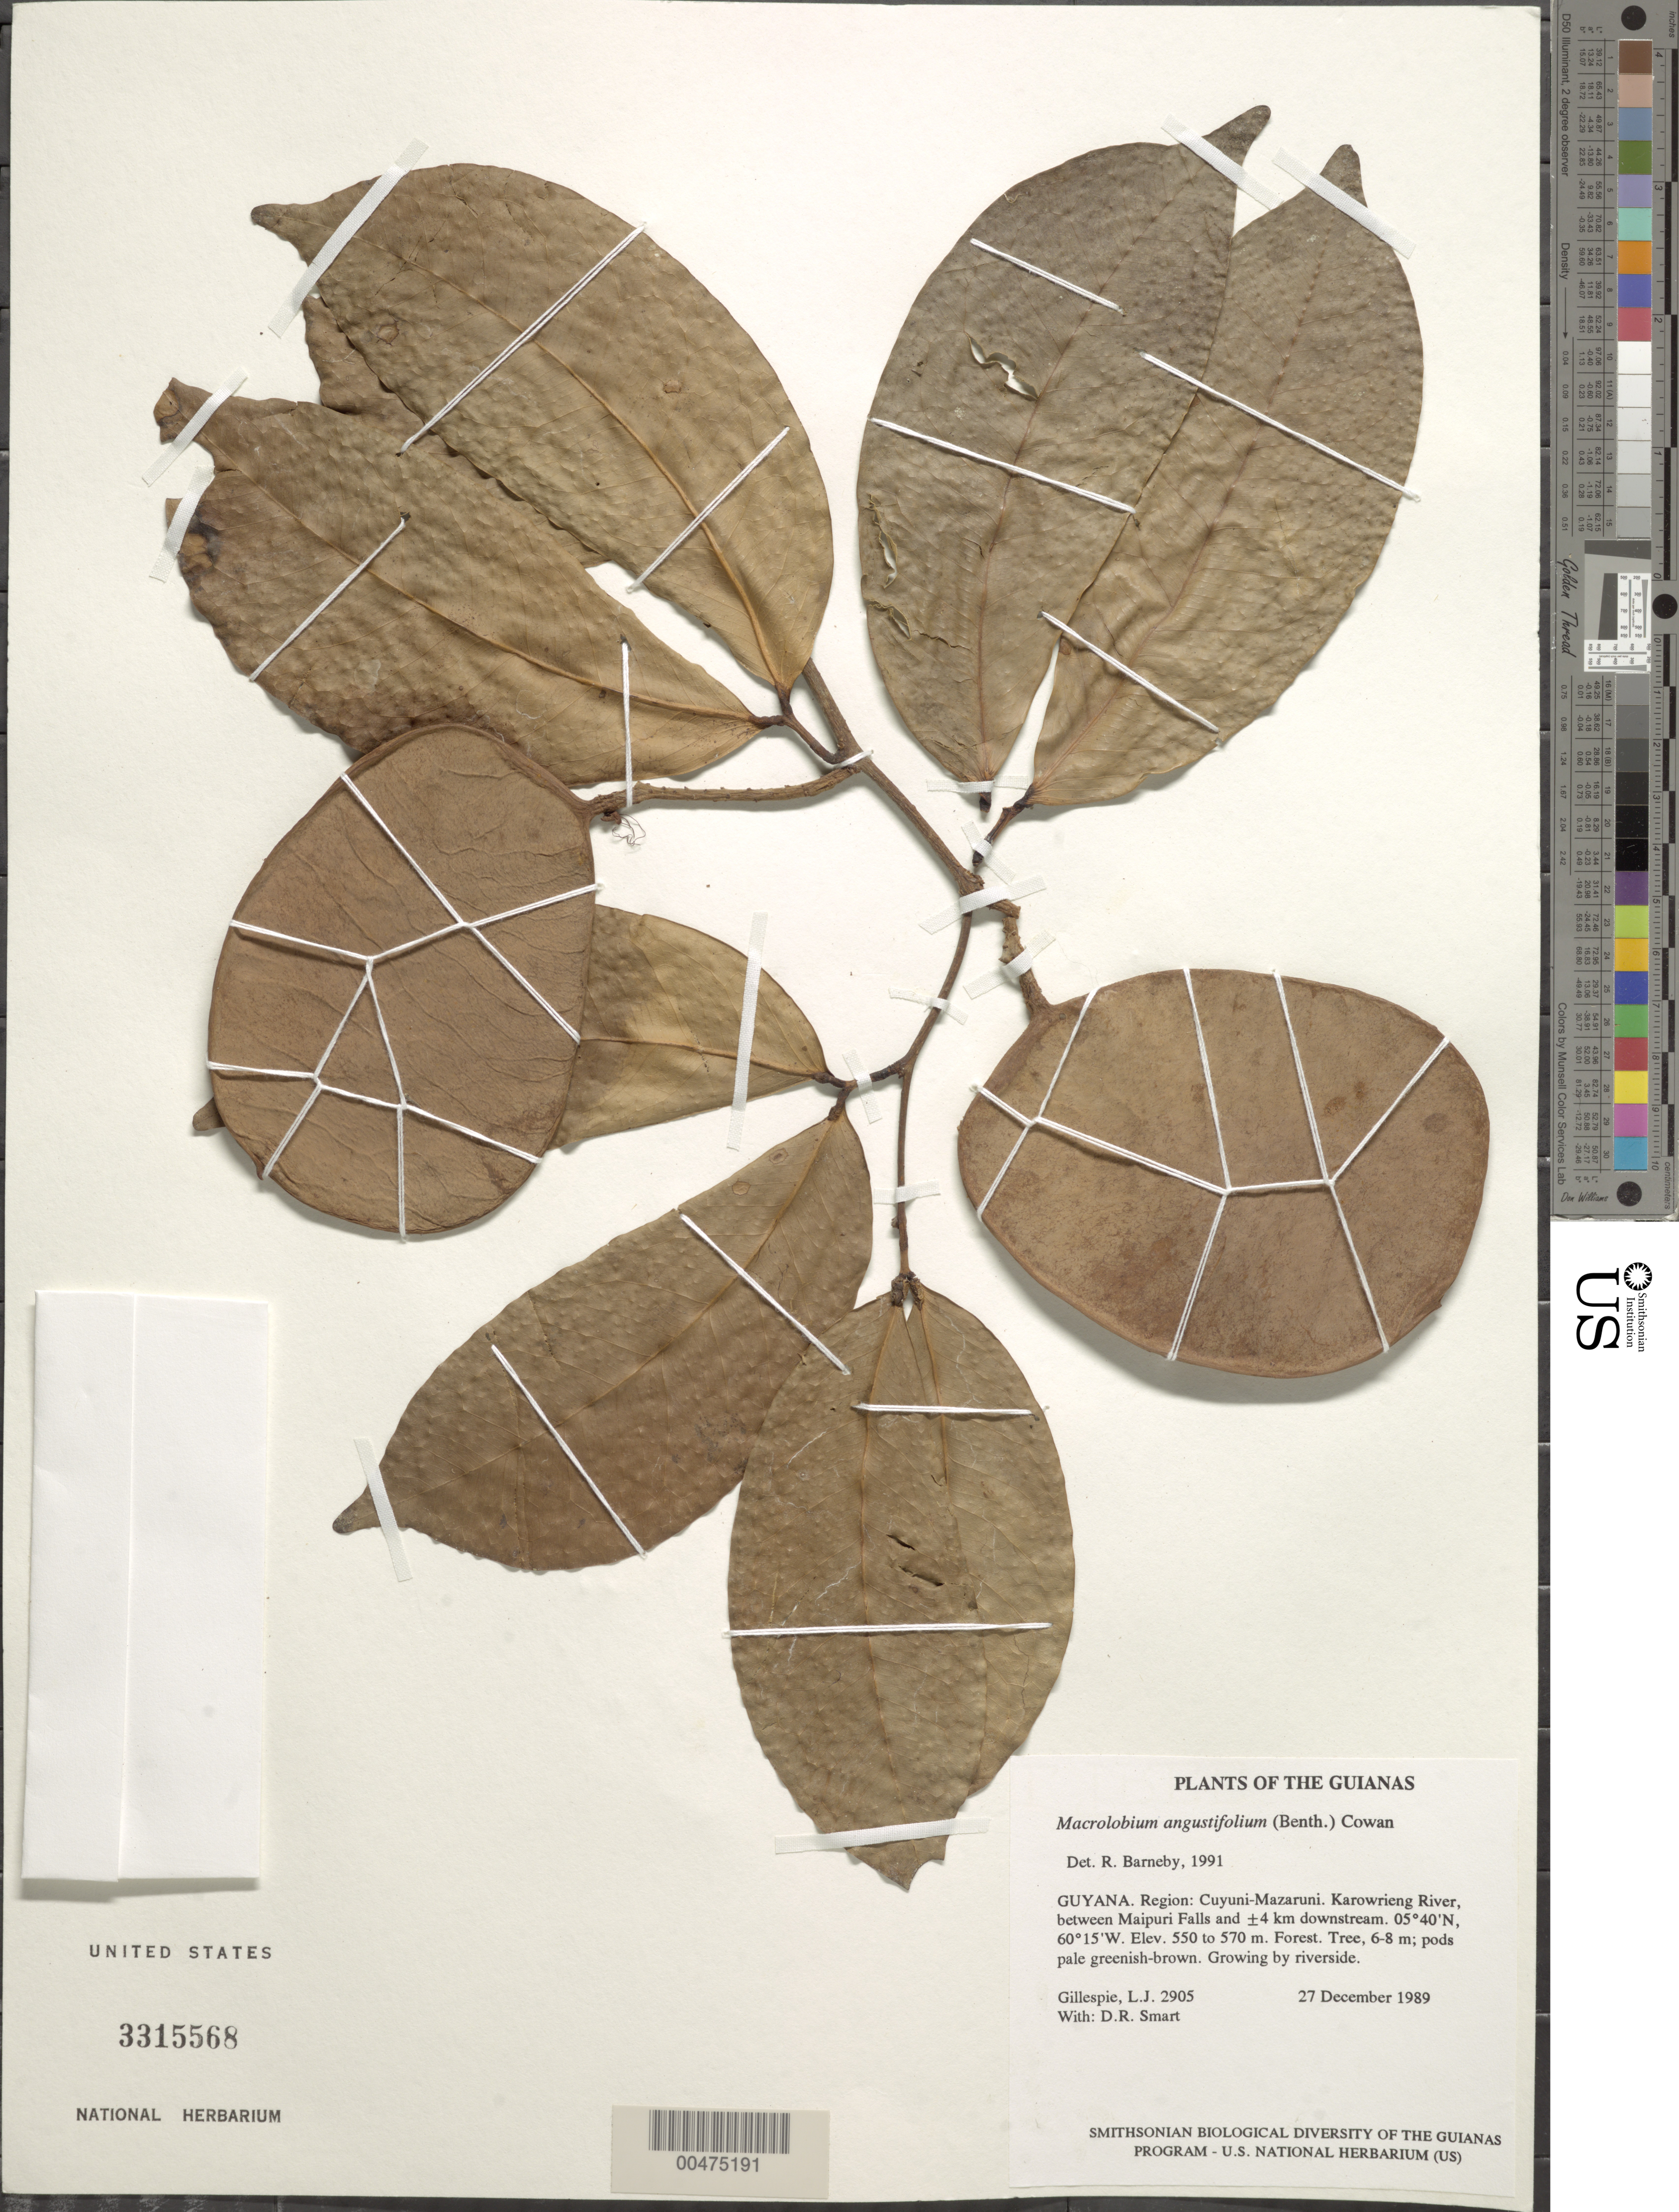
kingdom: Plantae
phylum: Tracheophyta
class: Magnoliopsida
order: Fabales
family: Fabaceae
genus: Macrolobium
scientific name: Macrolobium bifolium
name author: (Aubl.) Pers.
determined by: Trujillo, A. M.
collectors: L. J. Gillespie & D. R. Smart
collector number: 2905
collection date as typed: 27 December 1989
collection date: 1989-12-27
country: Guyana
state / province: Cuyuni-Mazaruni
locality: Karowrieng River, between Maipuri Falls and ±4 km downstream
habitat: Forest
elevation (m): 550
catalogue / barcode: US 3315568